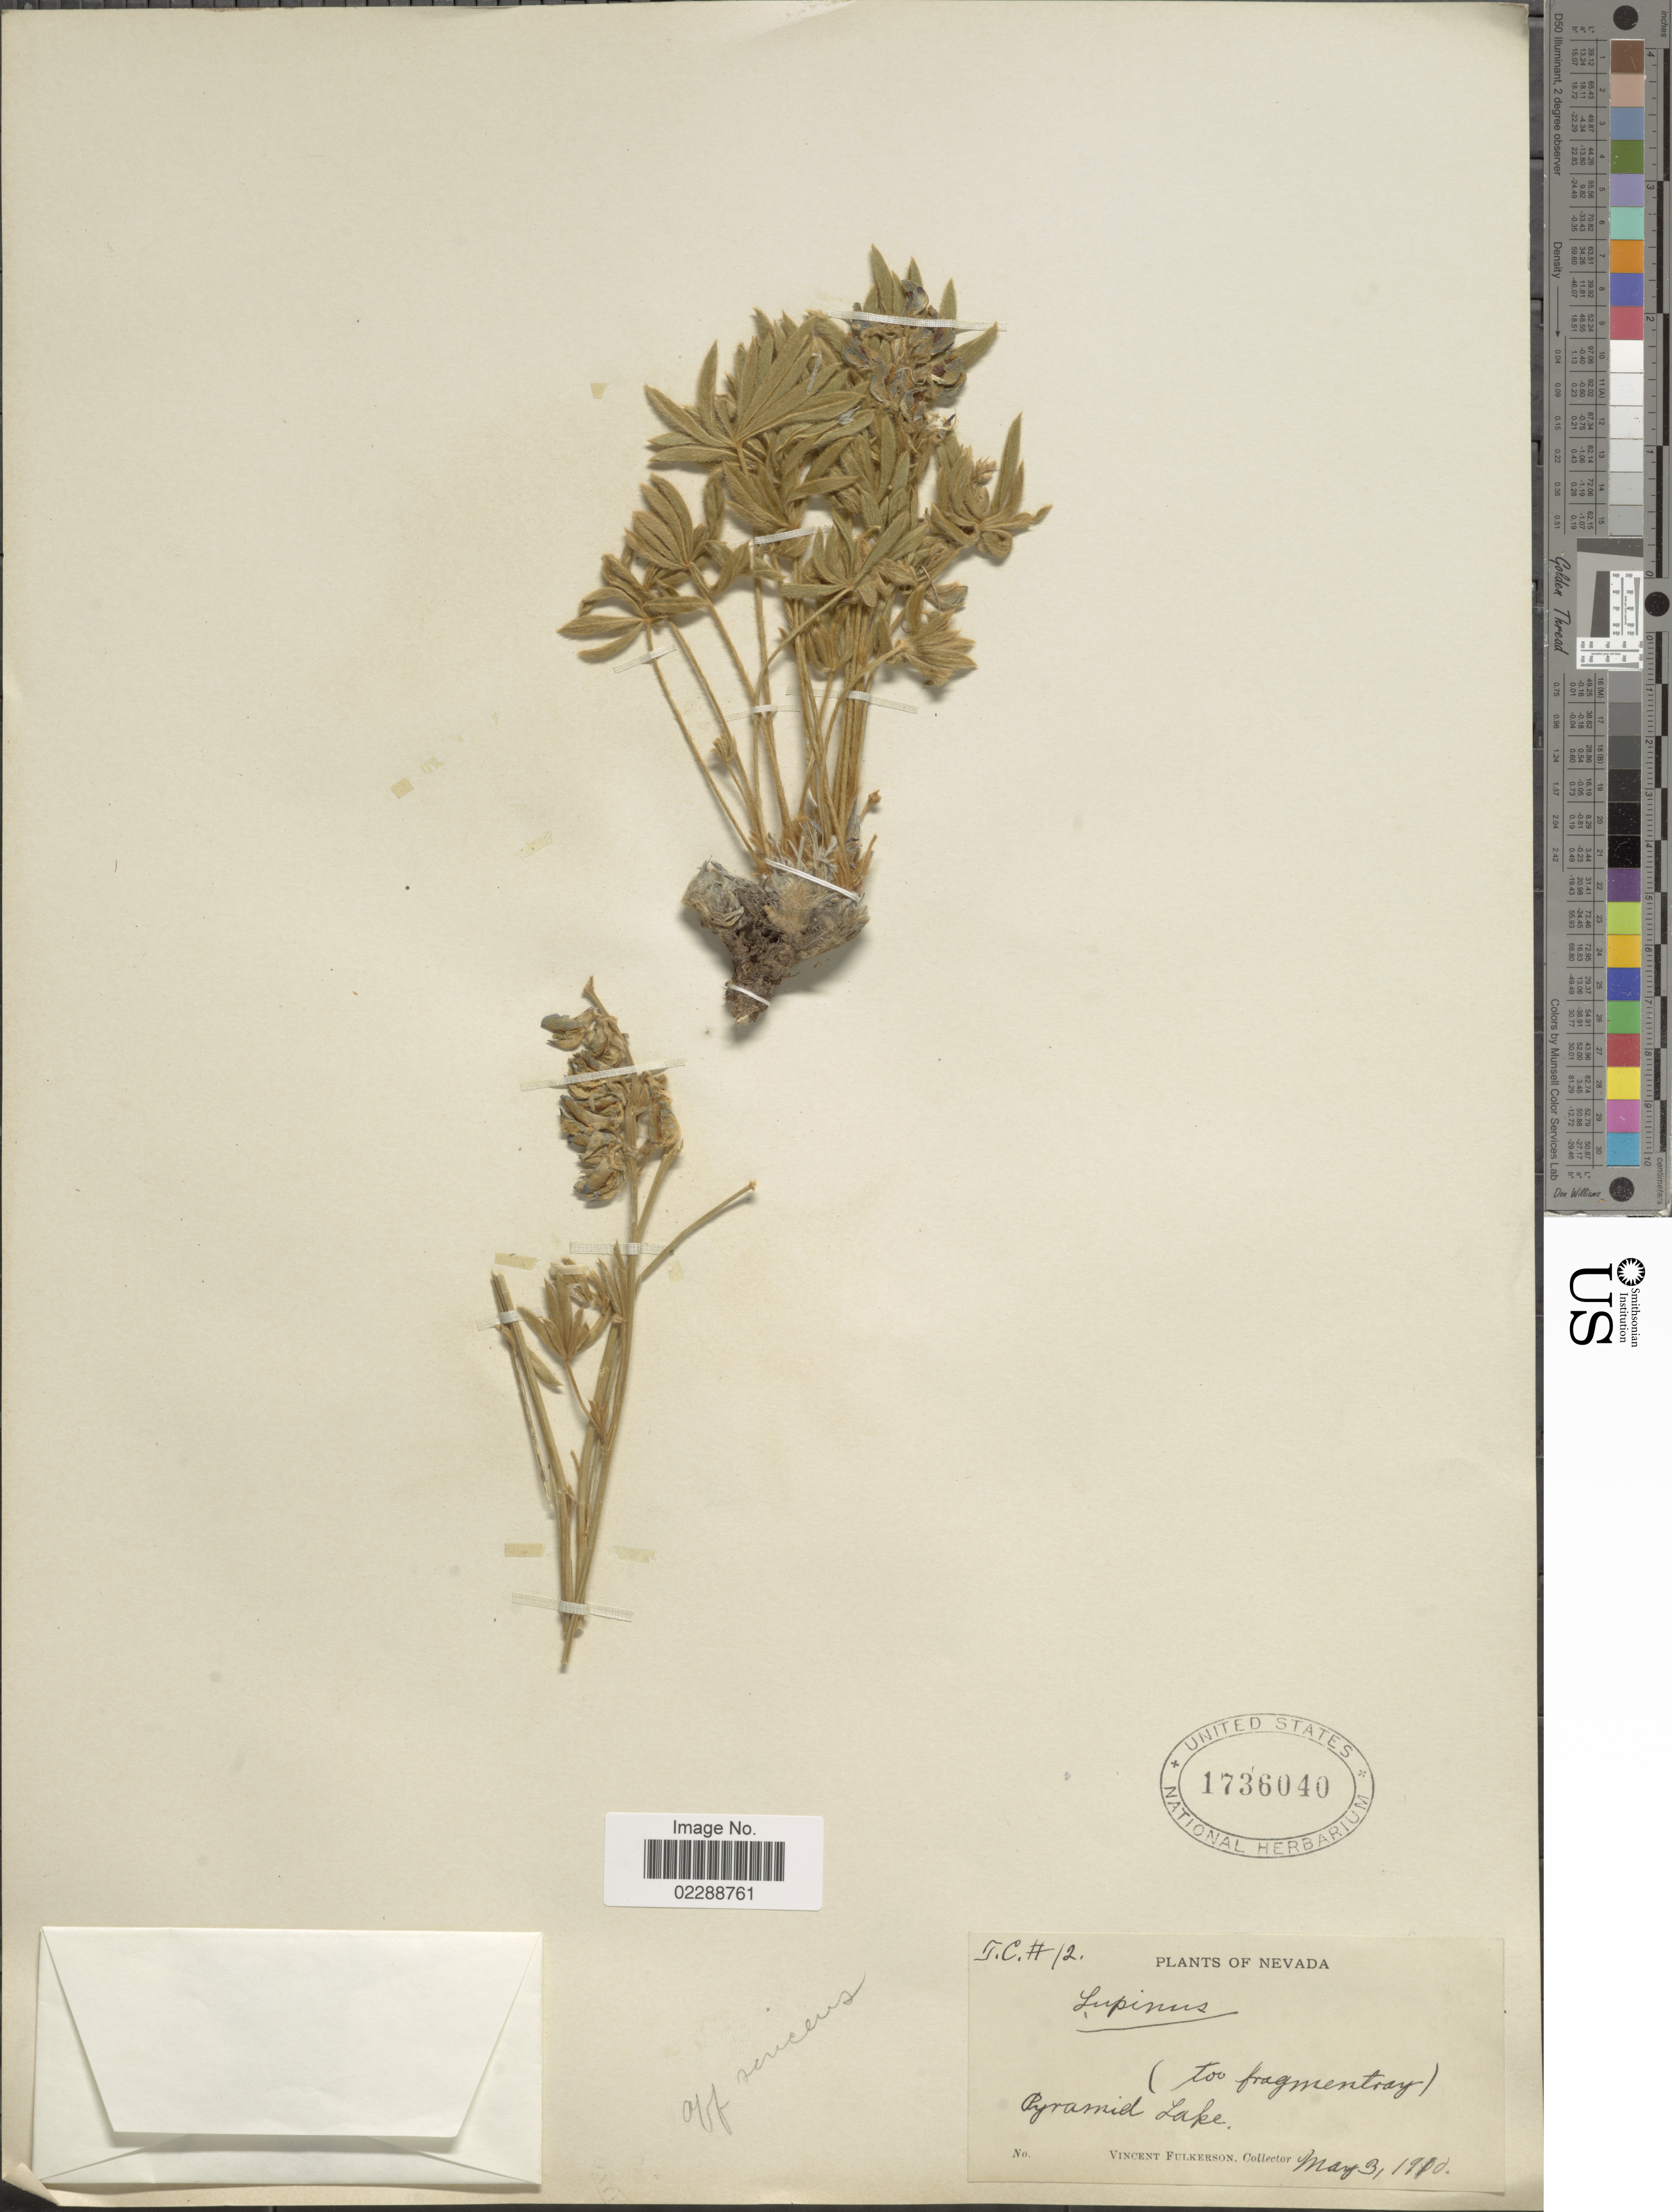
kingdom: Plantae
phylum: Tracheophyta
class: Magnoliopsida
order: Fabales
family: Fabaceae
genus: Lupinus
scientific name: Lupinus sp.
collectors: V. Fulkerson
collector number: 12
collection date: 1910-05-03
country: United States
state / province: Nevada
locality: Pyramid Lake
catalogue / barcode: US 1736040